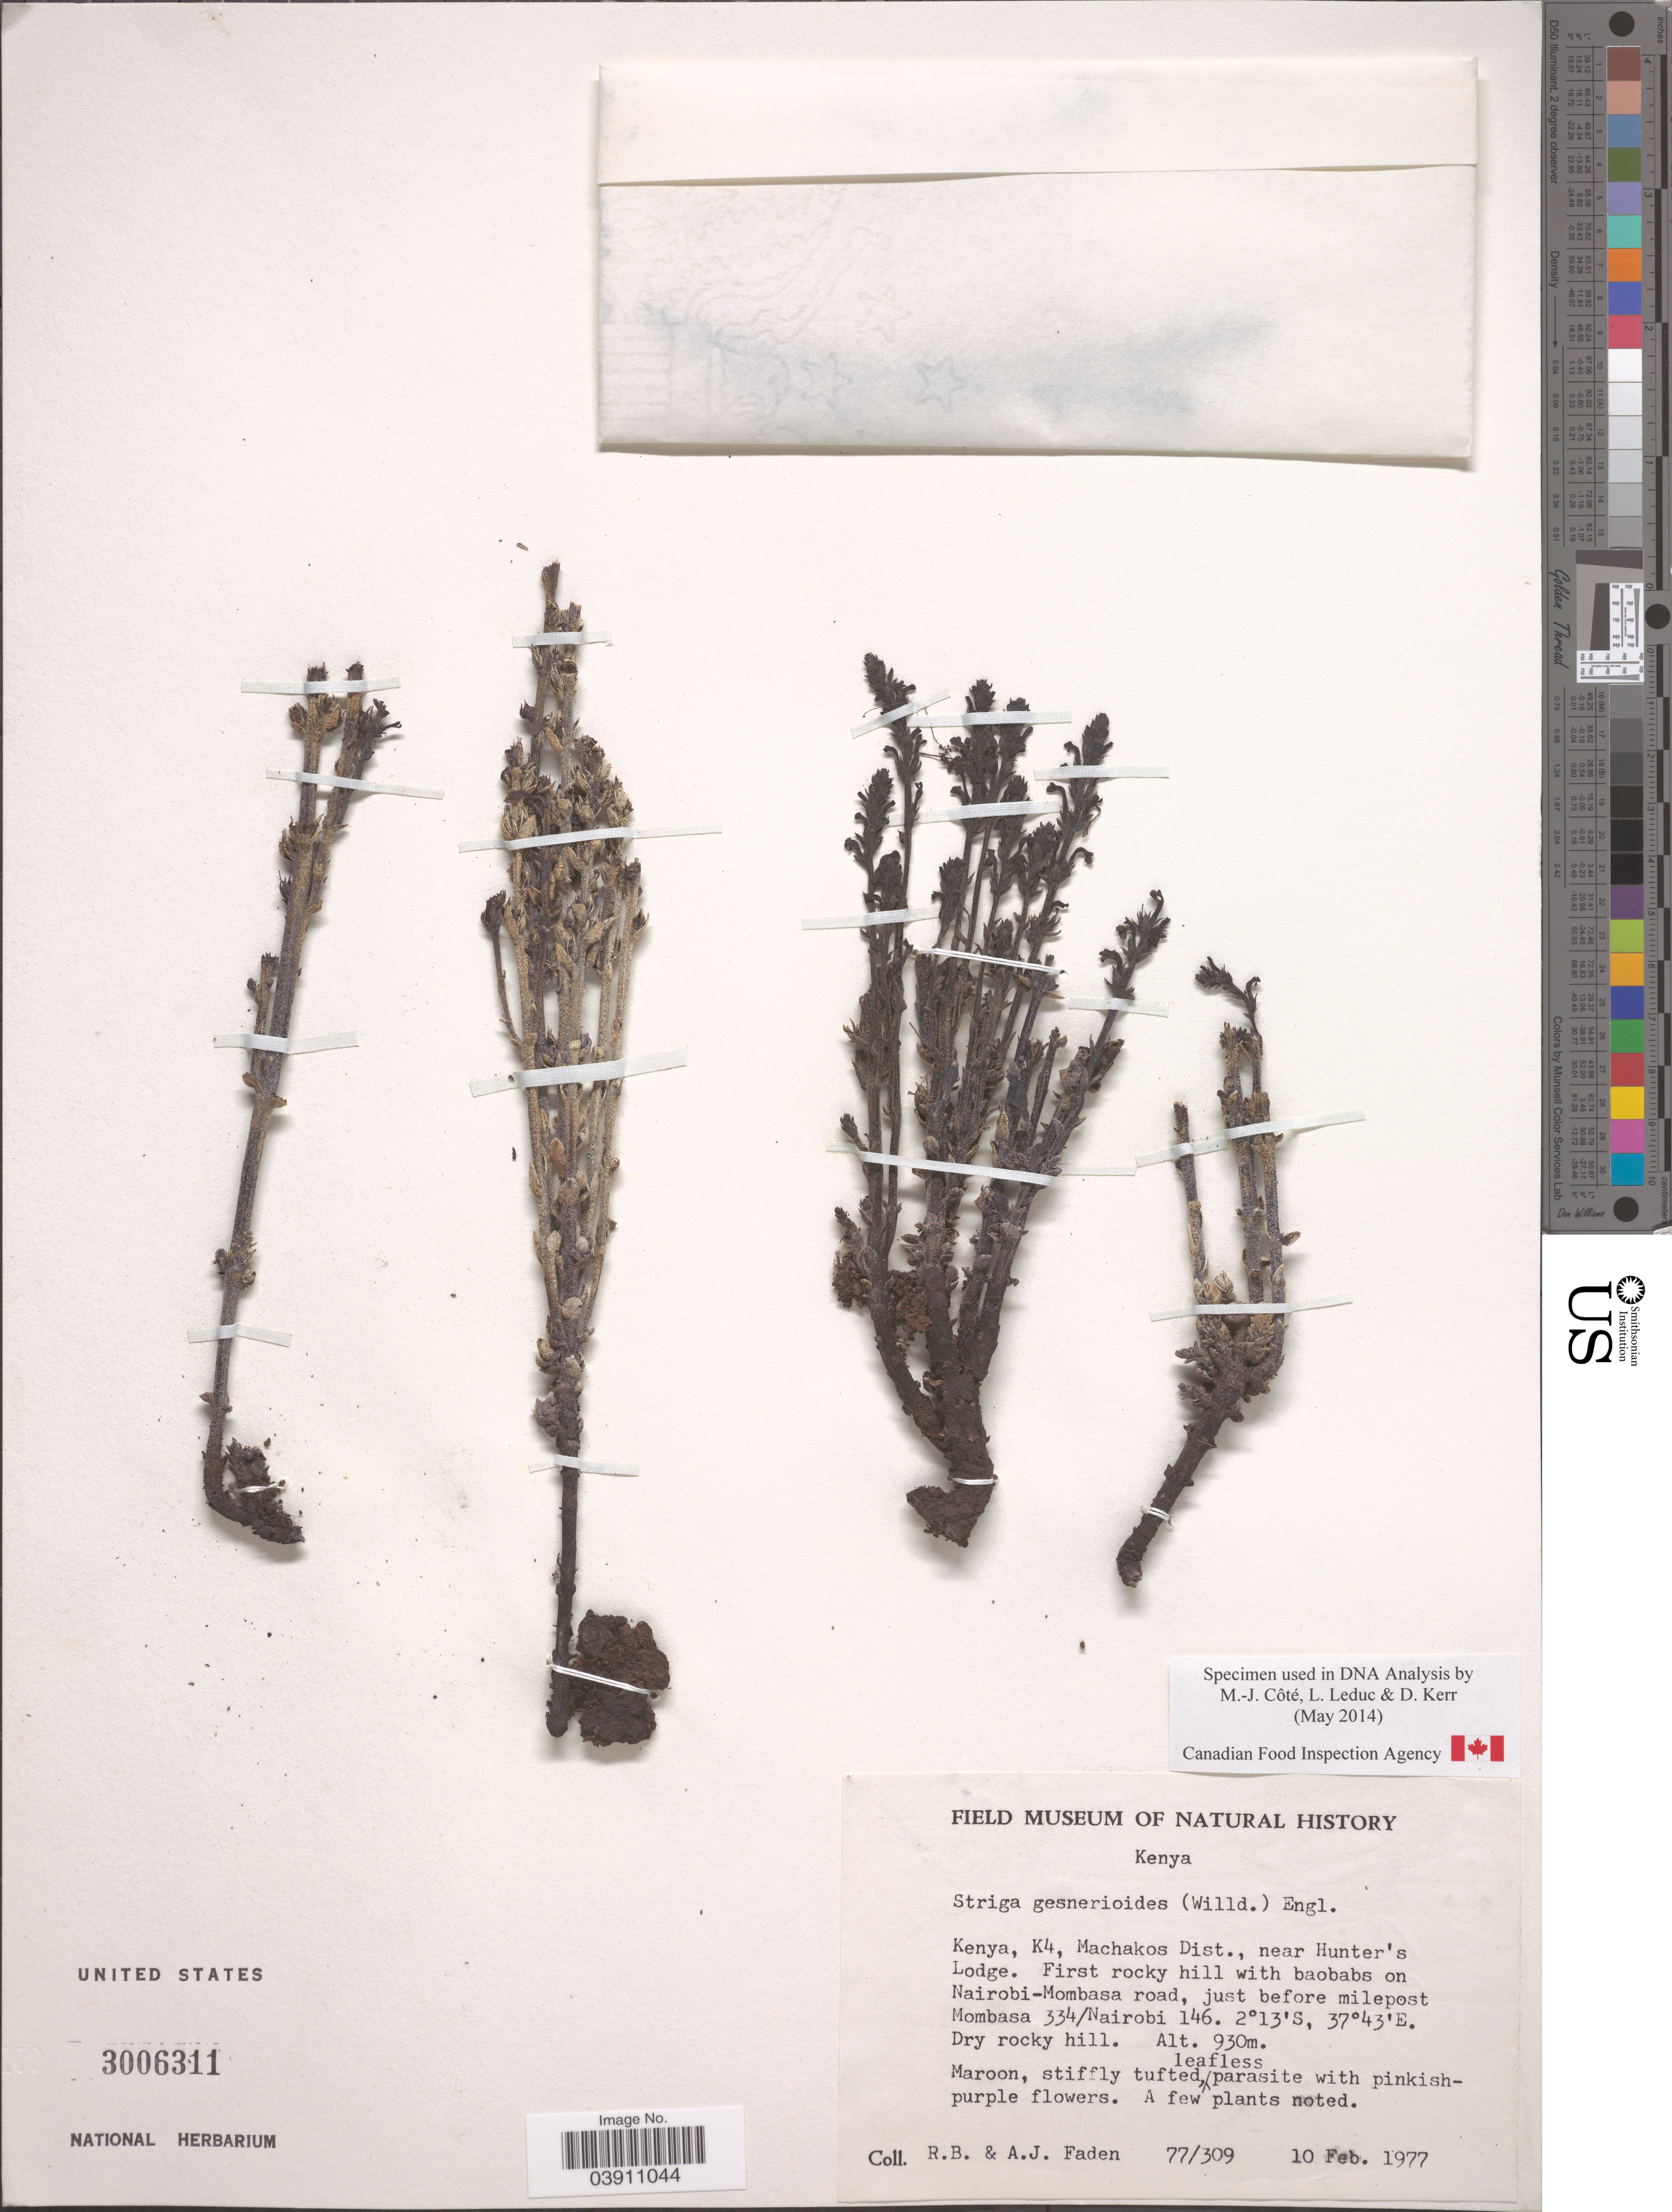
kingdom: Plantae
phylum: Tracheophyta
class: Magnoliopsida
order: Lamiales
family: Orobanchaceae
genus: Striga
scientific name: Striga gesnerioides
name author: (Willd.) Vatke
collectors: R. B. Faden & A. J. Faden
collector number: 77/309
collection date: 1977-02-10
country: Kenya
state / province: Machakos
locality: K4, Machakos Dist., near Hunter's Lodge. On Nairobi-Mombasa road, just before milepost Mombasa 334/Nairobi 146.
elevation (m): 930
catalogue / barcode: US 3006311